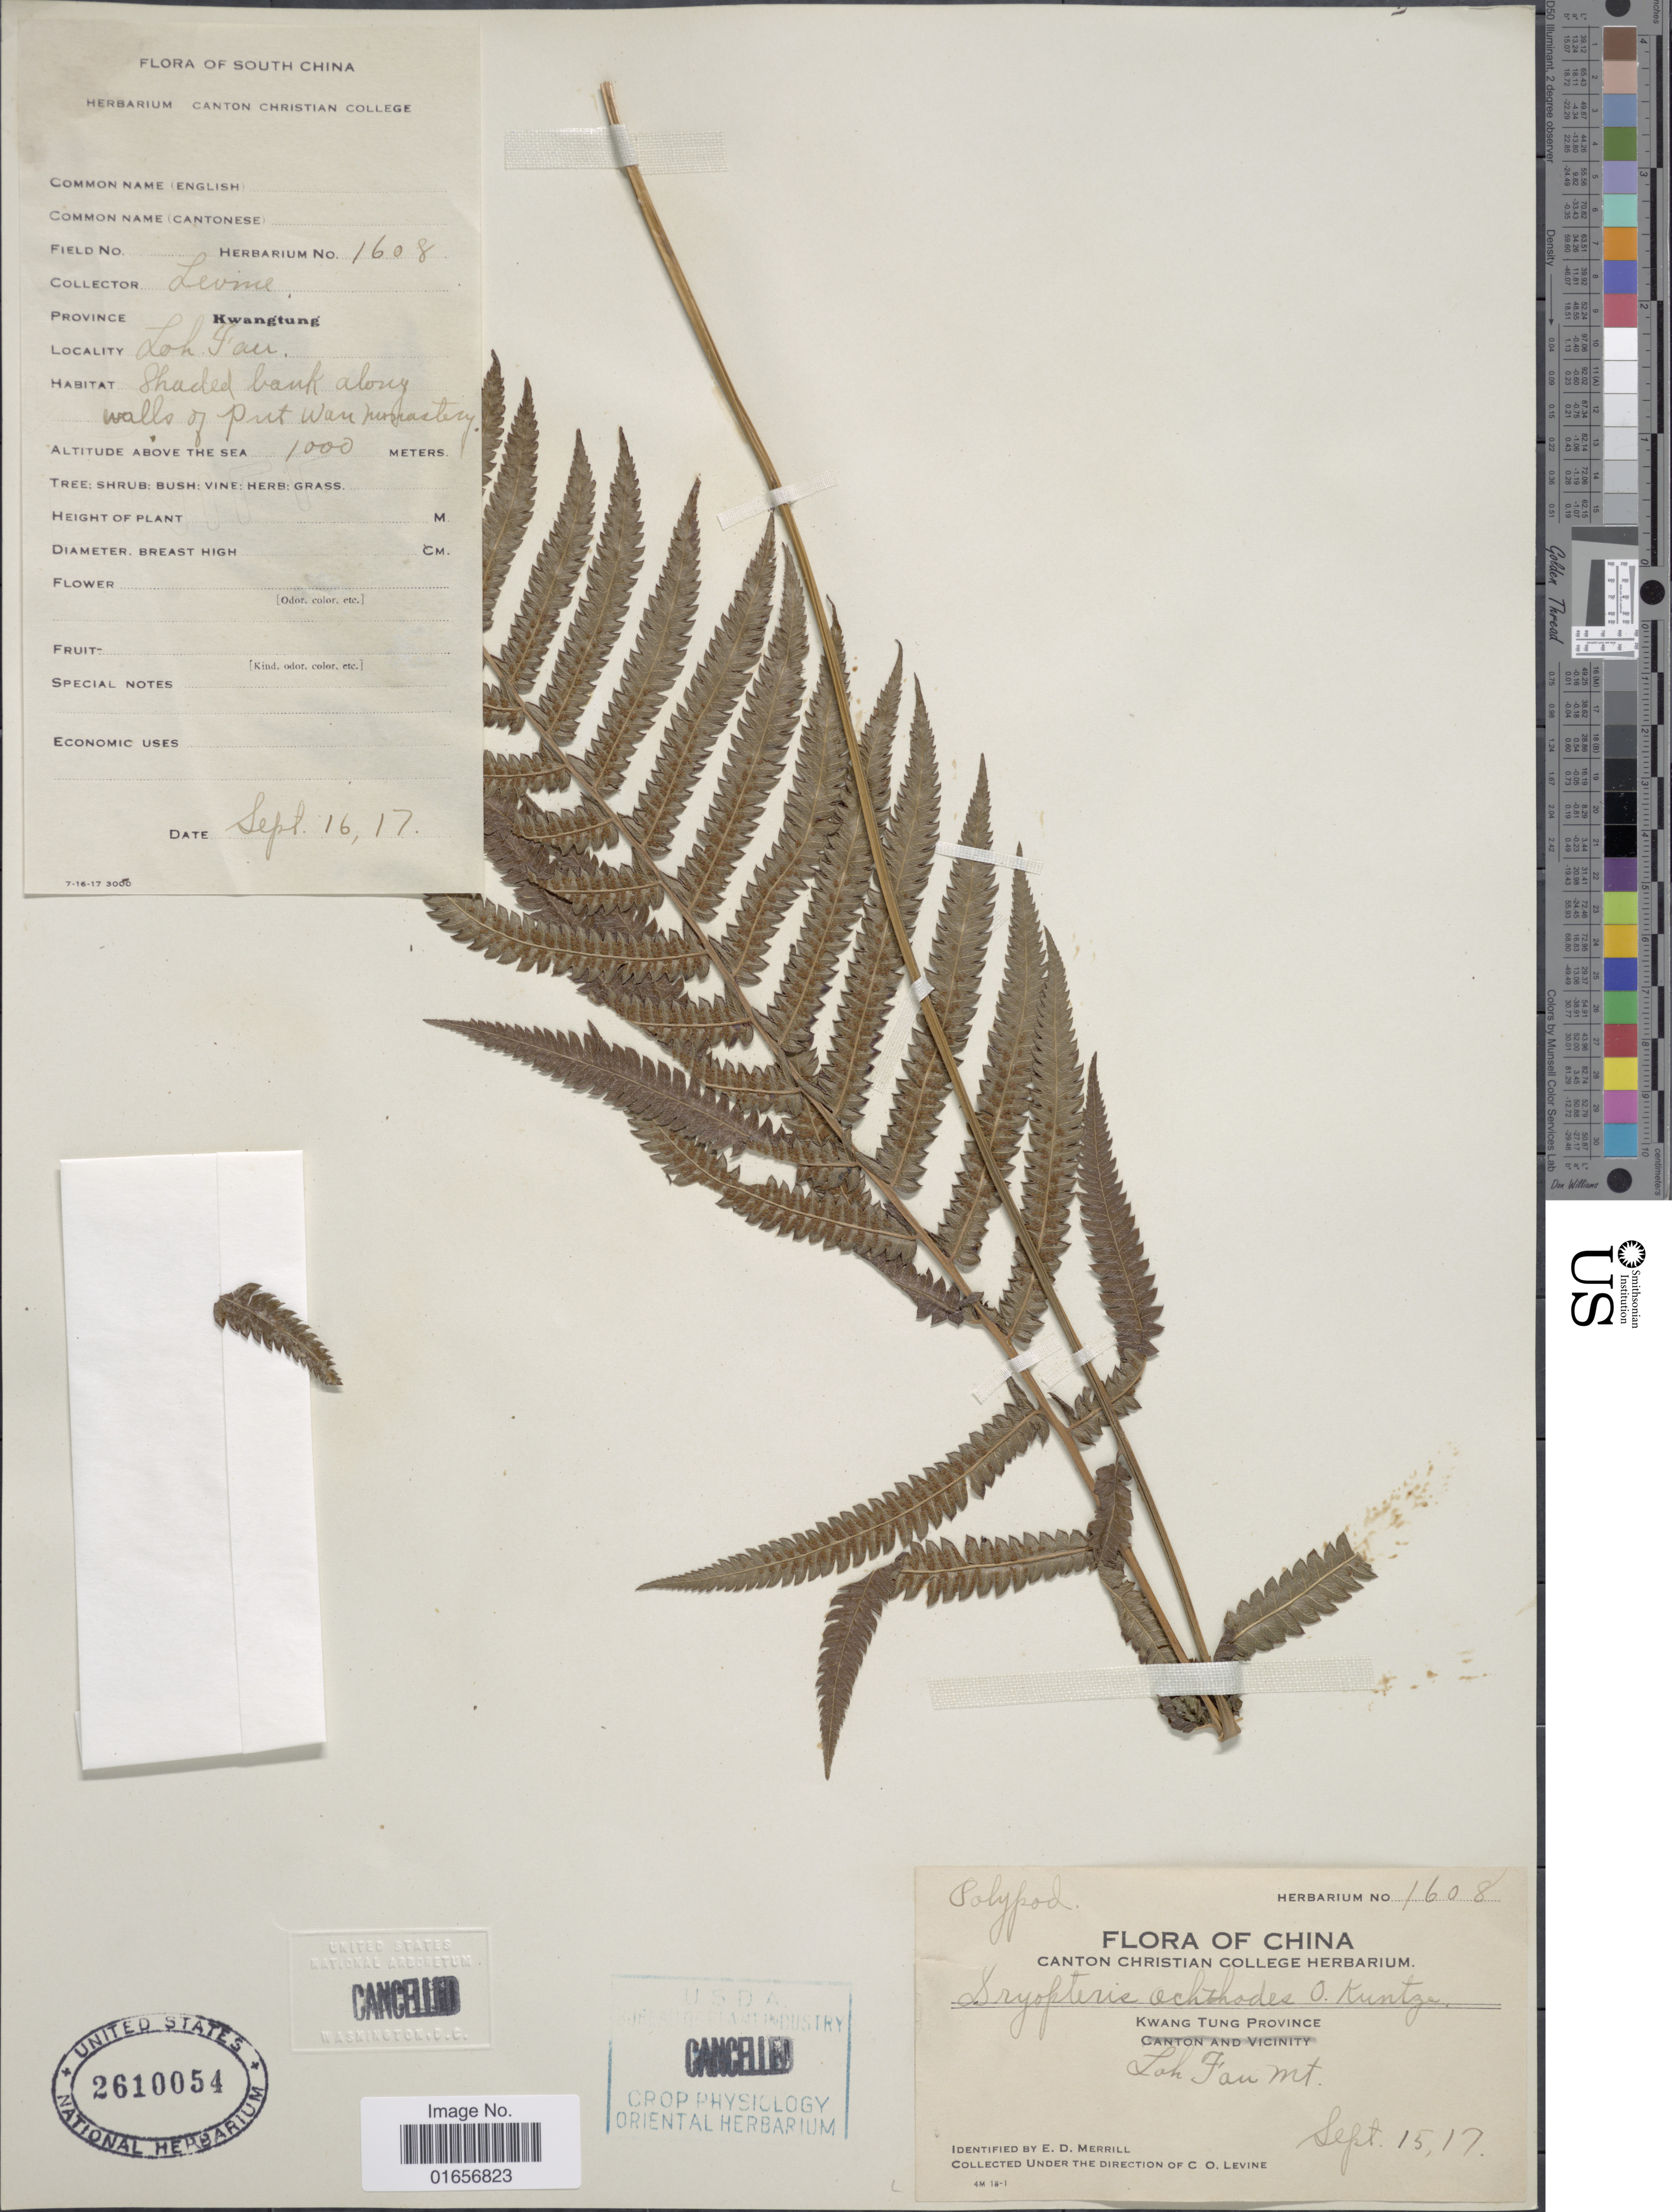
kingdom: Plantae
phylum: Tracheophyta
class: Polypodiopsida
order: Polypodiales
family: Thelypteridaceae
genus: Pseudocyclosorus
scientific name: Pseudocyclosorus ochthodes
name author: (Kunze) Holttum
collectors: C. O. Levine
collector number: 1608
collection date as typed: Transcribed d/m/y: 15/9/17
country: China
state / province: Guangdong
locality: Kwang Tung, Loh Fau Mt. [interpreted]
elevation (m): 1000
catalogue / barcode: US 2610054